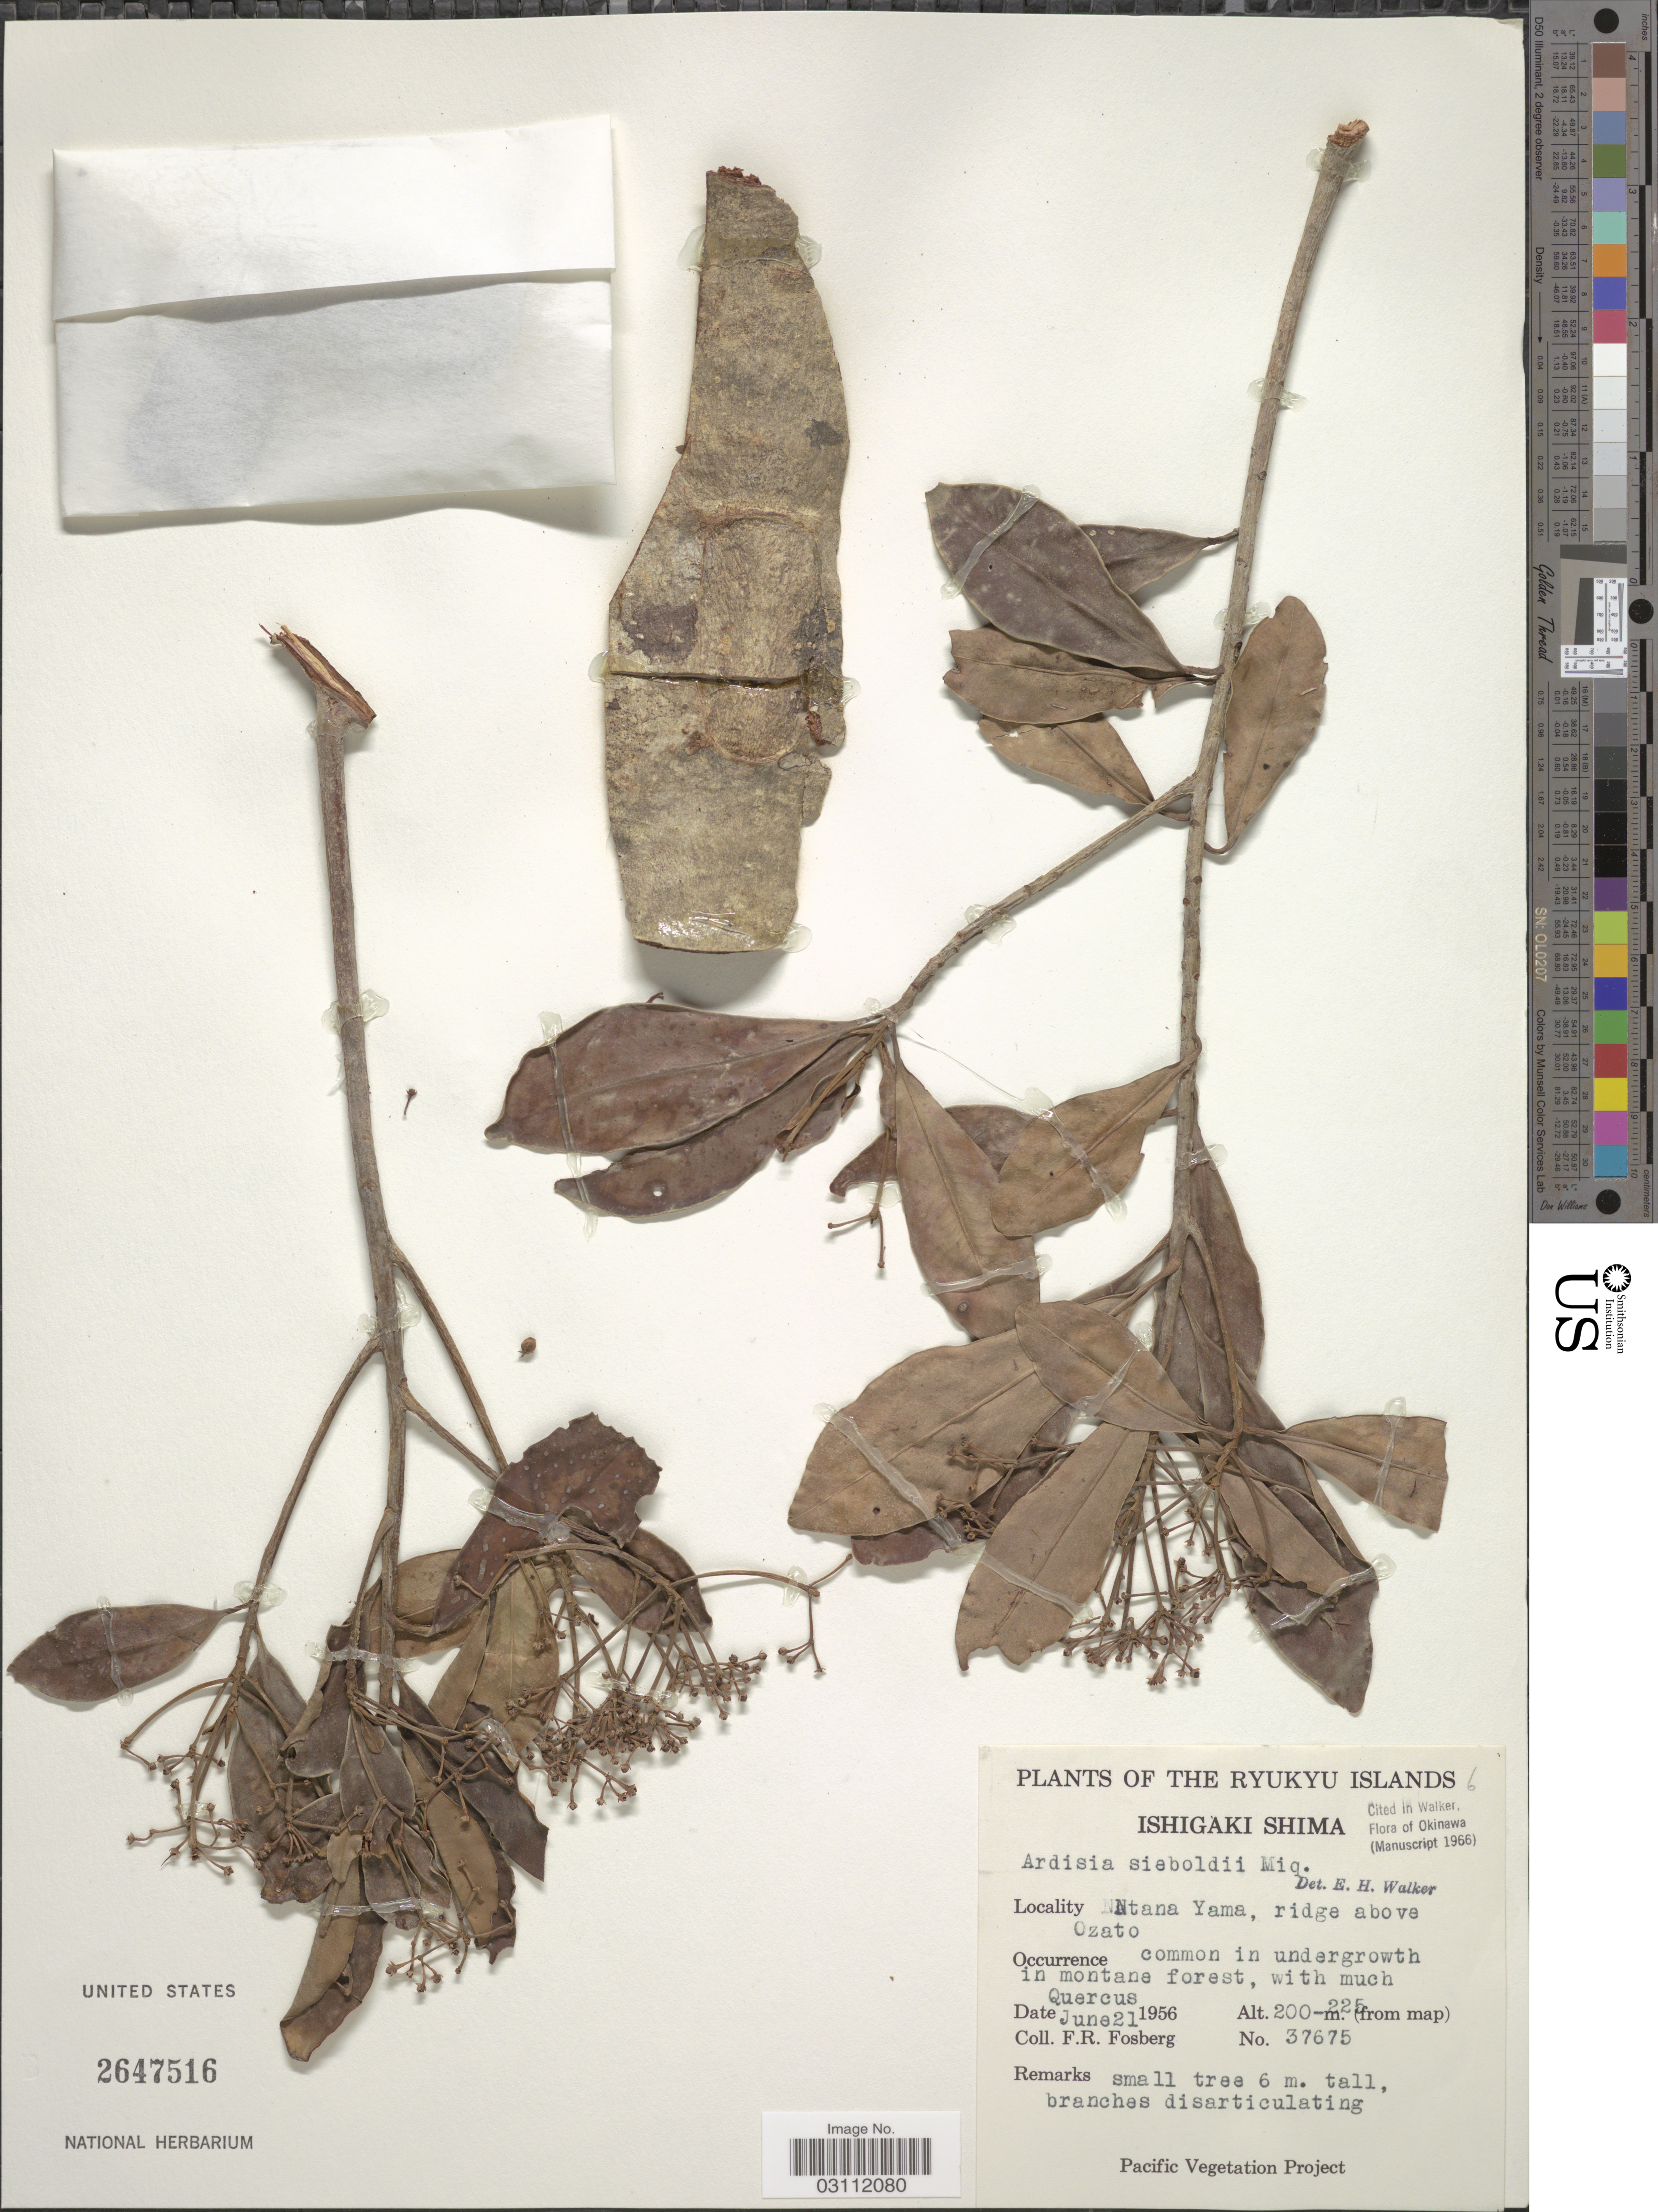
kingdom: Plantae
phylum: Tracheophyta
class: Magnoliopsida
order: Ericales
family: Primulaceae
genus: Ardisia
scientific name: Ardisia sieboldii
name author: Miq.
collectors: F. R. Fosberg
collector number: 37675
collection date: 1956-06-21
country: Japan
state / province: Okinawa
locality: The Ryukyu Islands, Ishigaki Shima, Ntana Yama, ridge above Ozato.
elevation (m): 200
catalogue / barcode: US 2547516